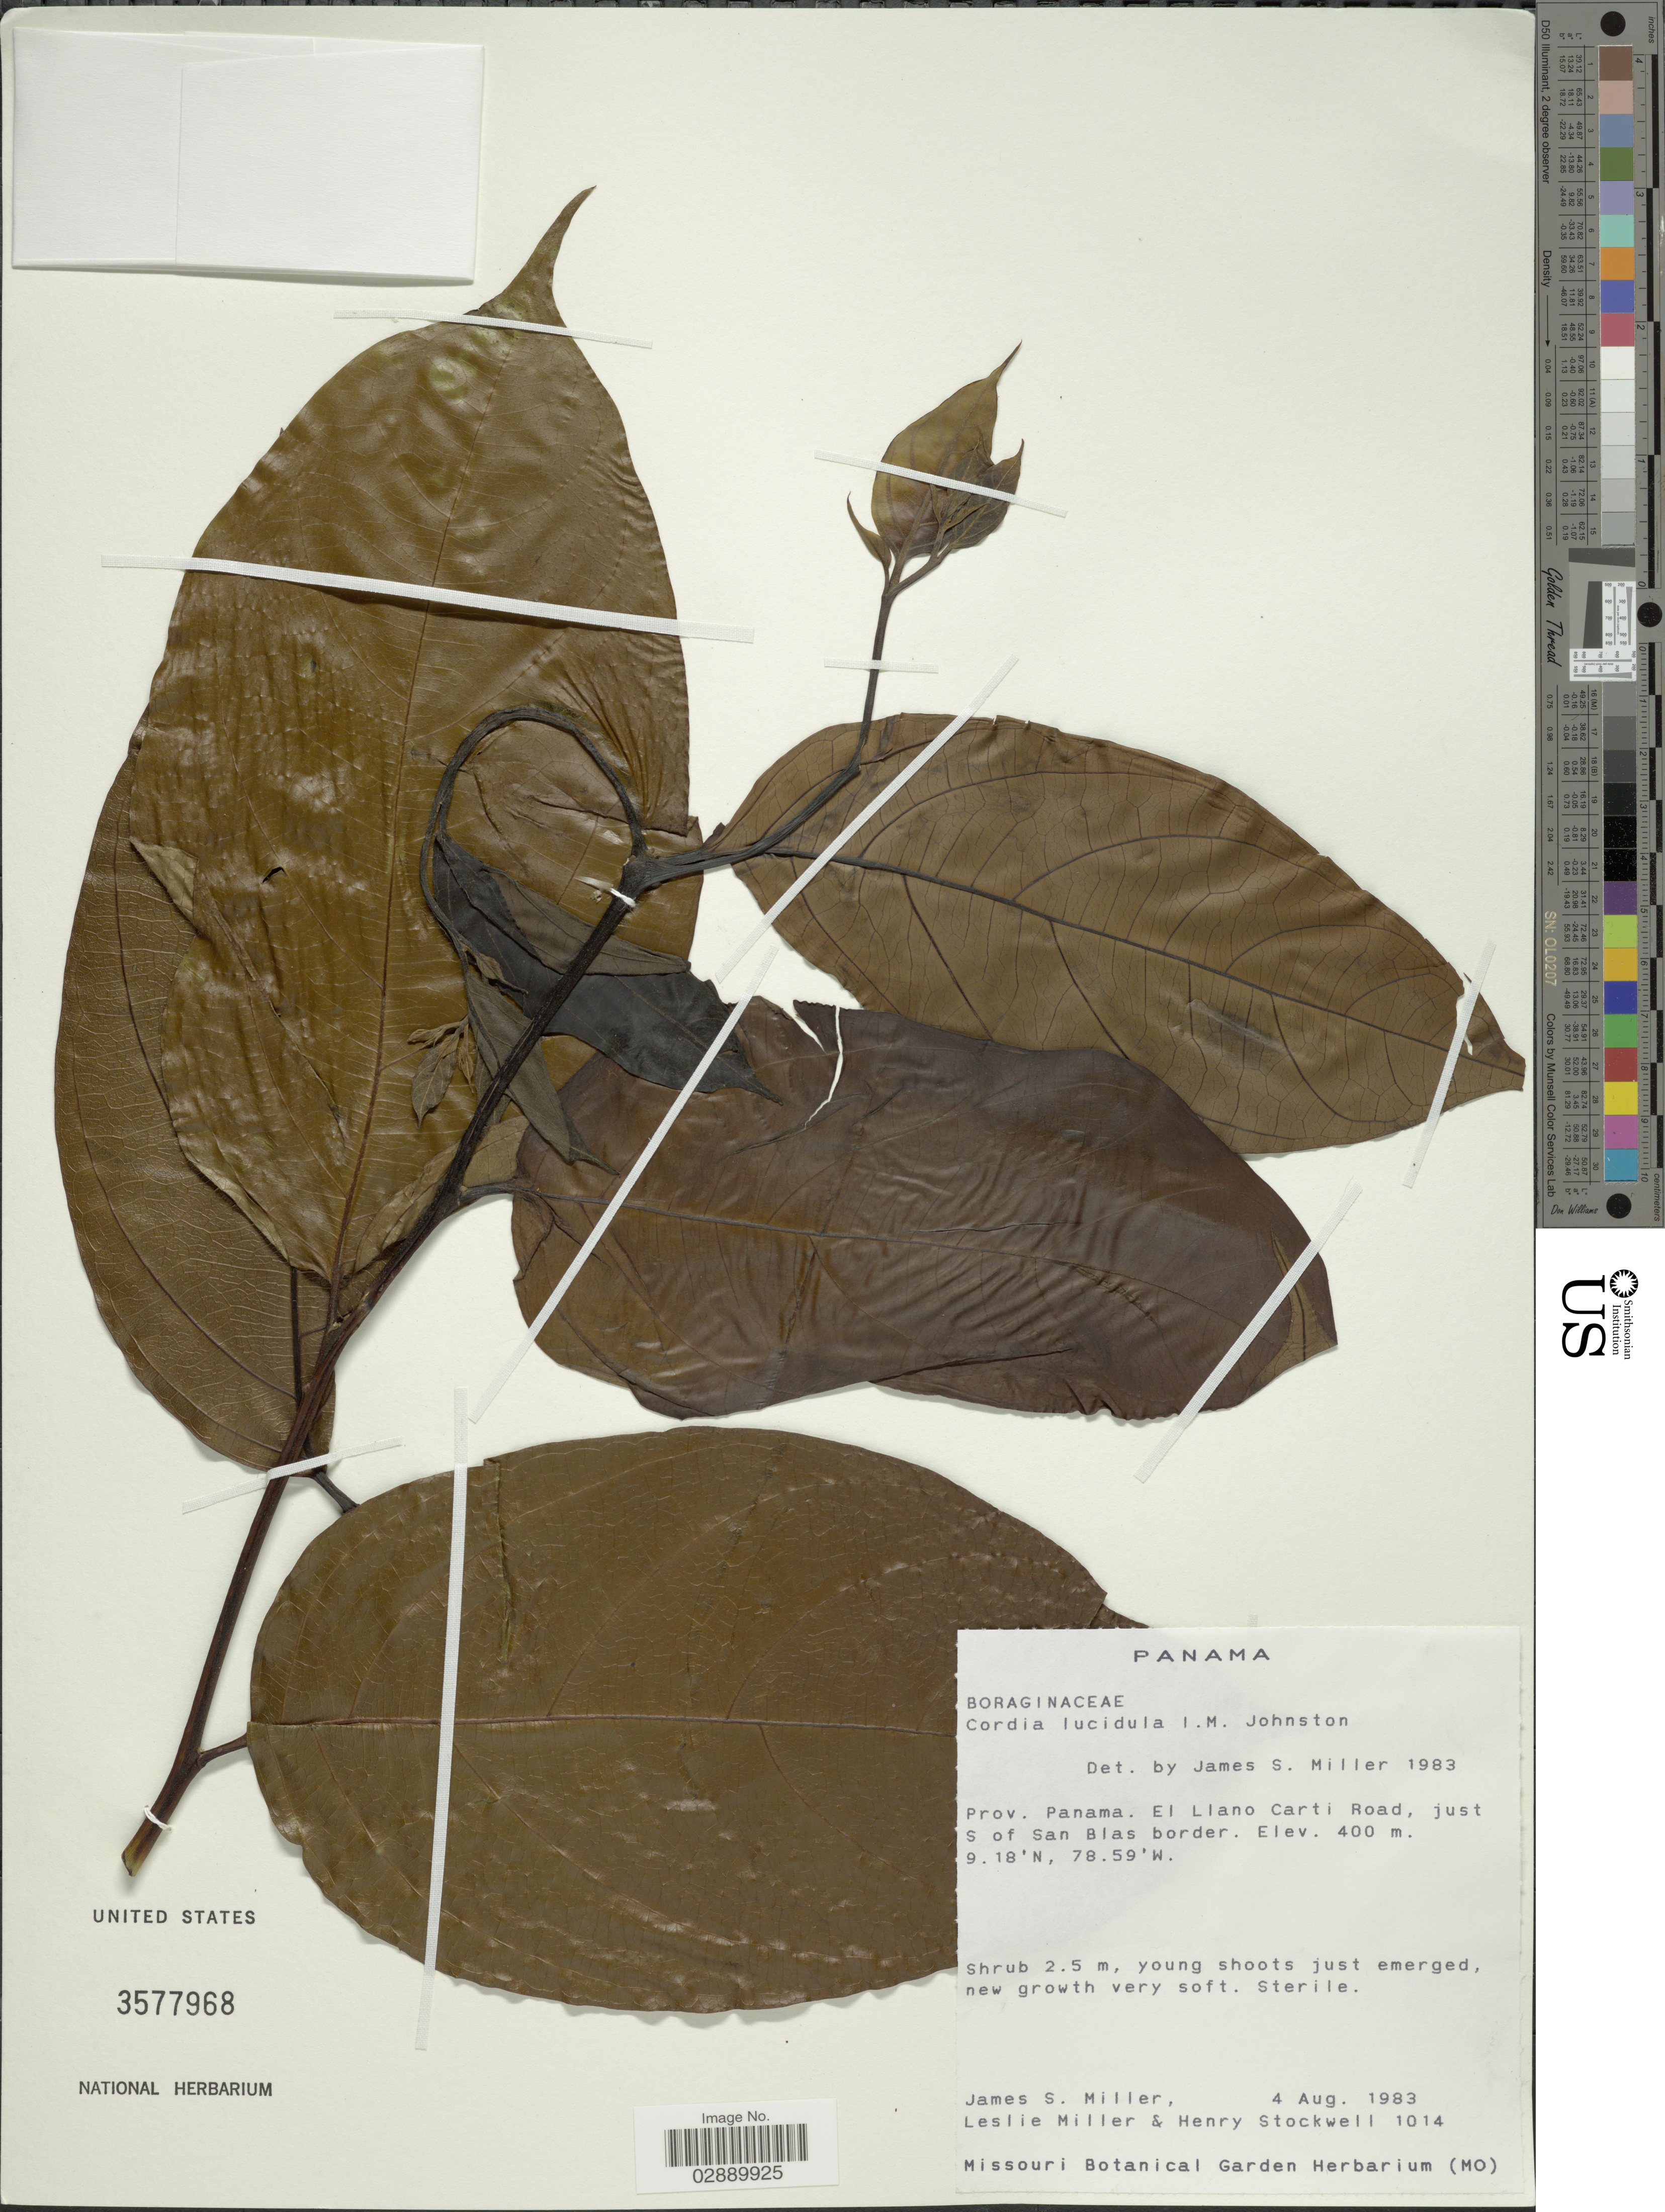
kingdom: Plantae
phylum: Tracheophyta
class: Magnoliopsida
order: Boraginales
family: Cordiaceae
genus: Cordia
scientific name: Cordia lucidula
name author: I.M. Johnst.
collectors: J. S. Miller, L. A. Miller & H. Stockwell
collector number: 1014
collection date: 1983-08-04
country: Panama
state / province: Panamá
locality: El Llano Carti Road, just S of San Blas border.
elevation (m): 400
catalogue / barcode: US 3577968